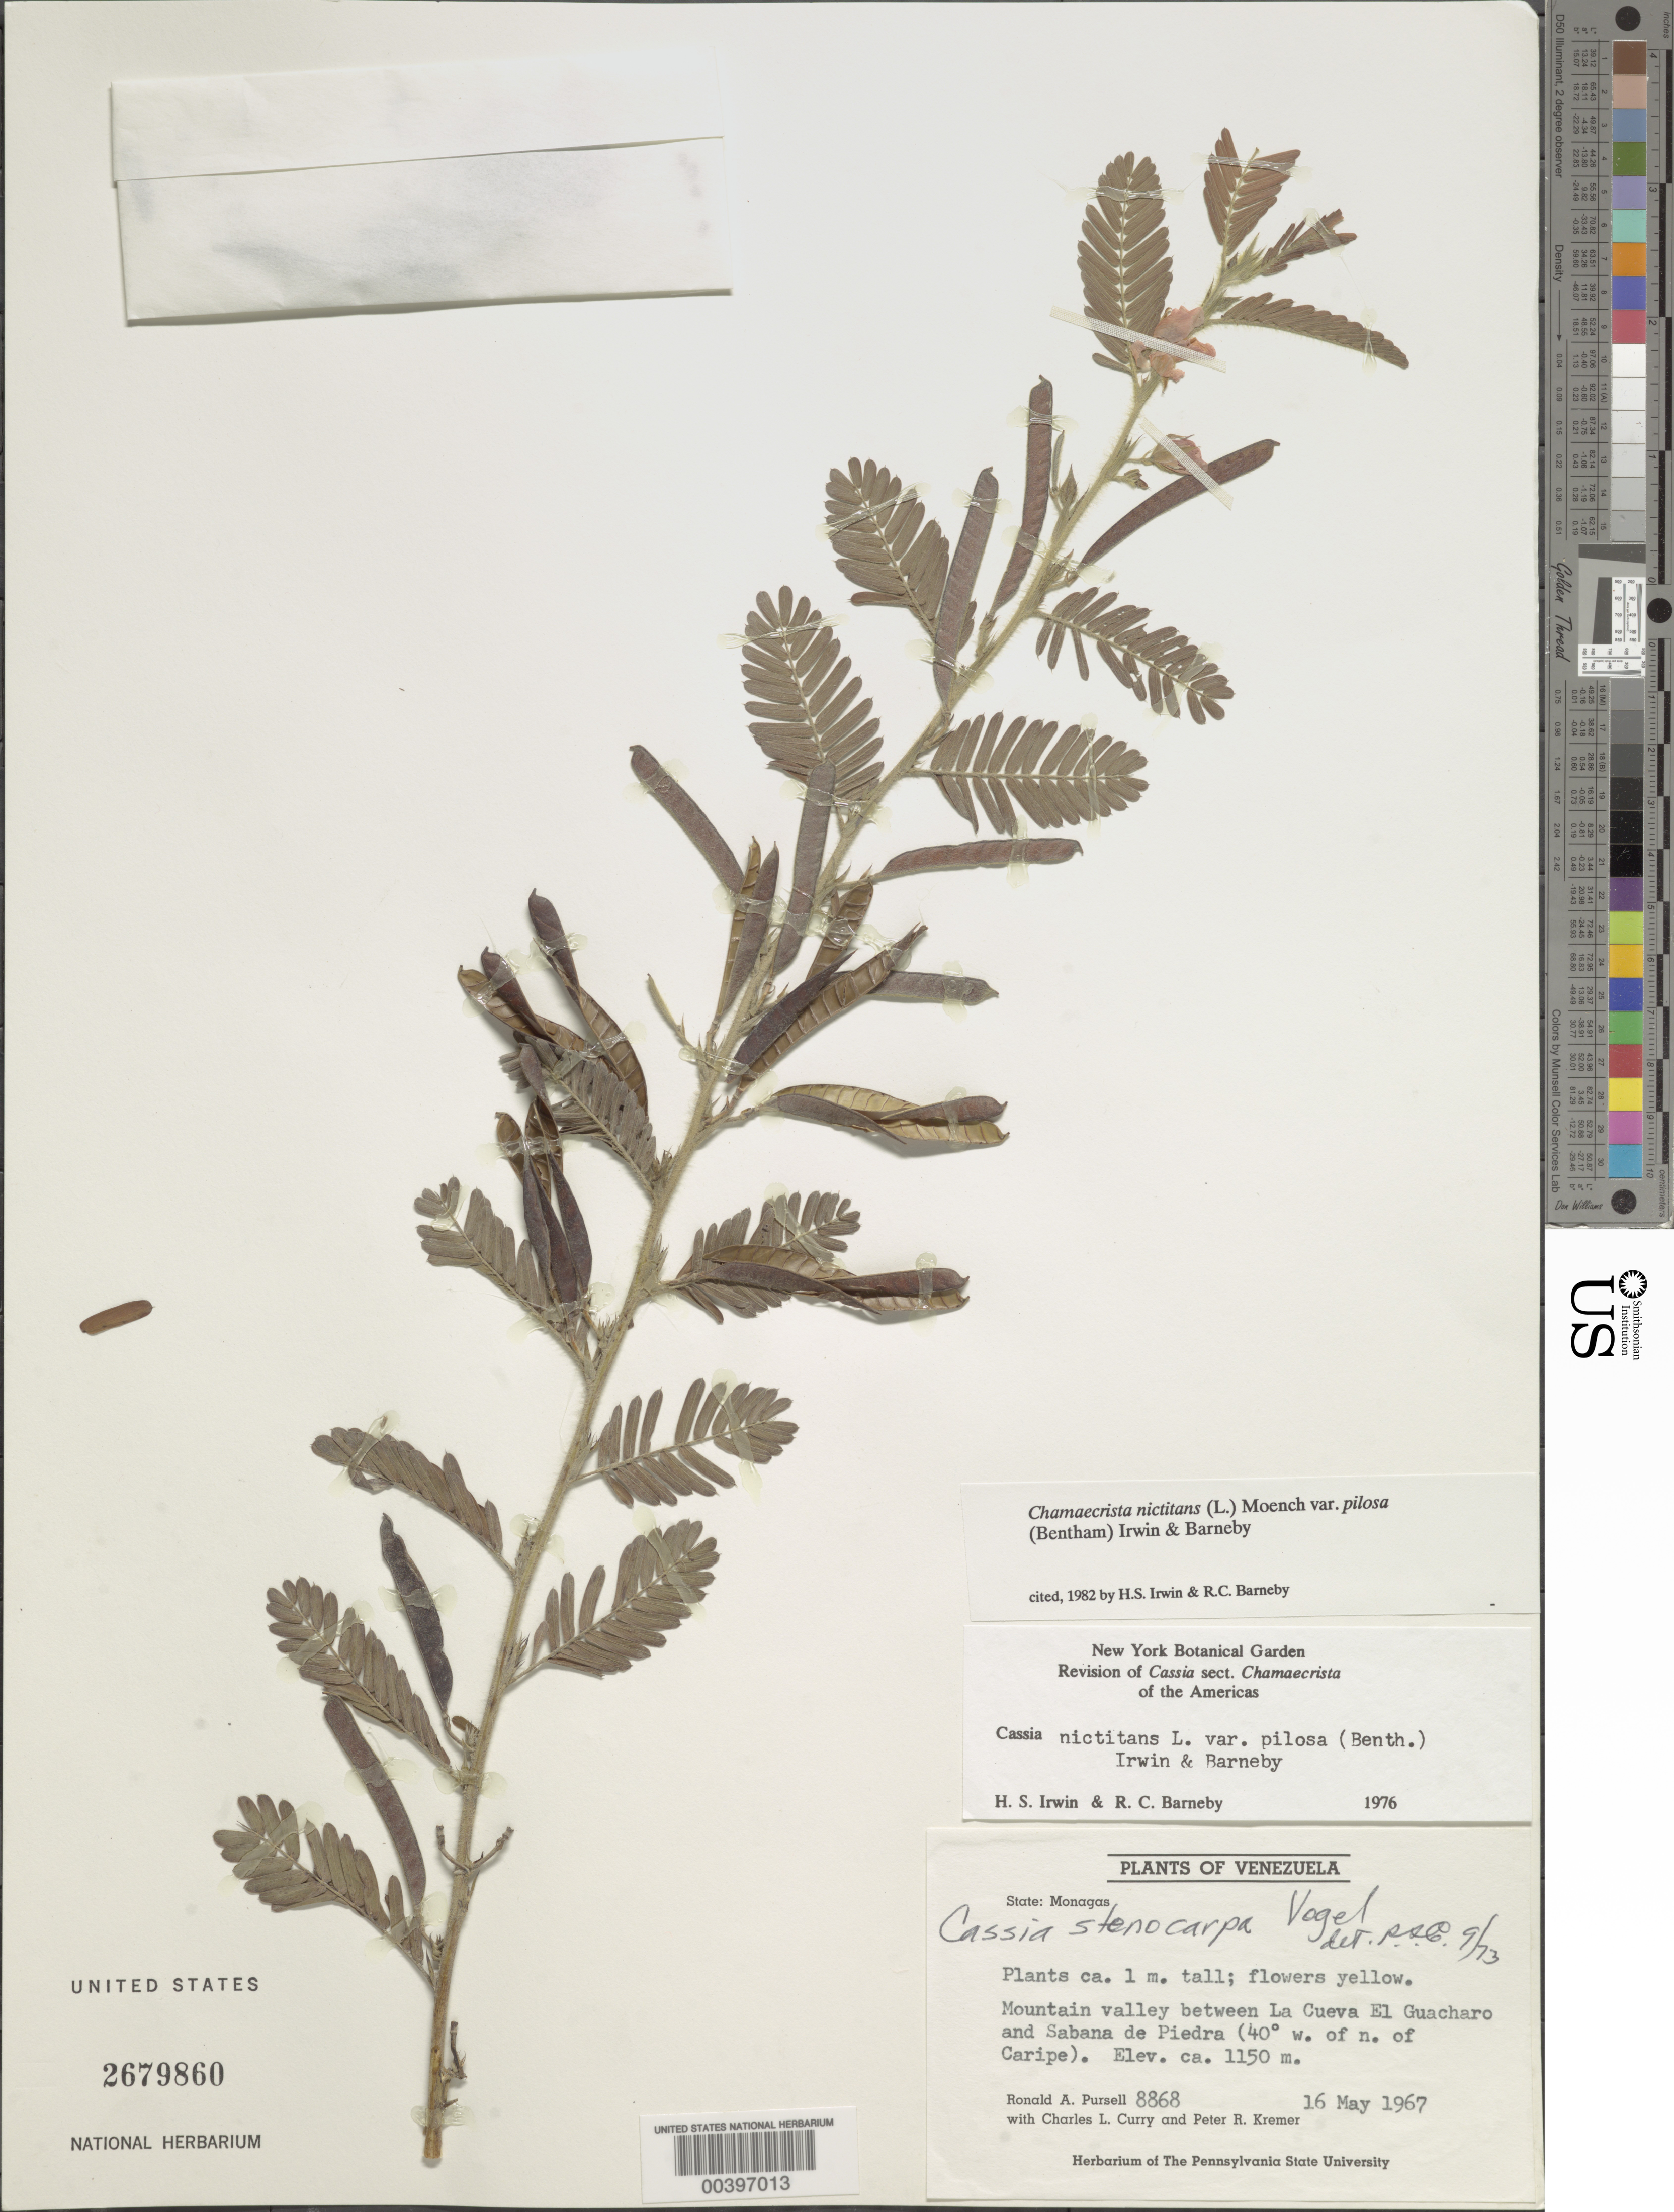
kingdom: Plantae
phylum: Tracheophyta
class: Magnoliopsida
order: Fabales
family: Fabaceae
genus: Chamaecrista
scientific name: Chamaecrista nictitans var. pilosa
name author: (Benth.) H.S. Irwin & Barneby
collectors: R. A. Pursell, C. L. Curry & P. R. Kremer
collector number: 8868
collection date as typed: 16 May 1967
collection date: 1967-05-16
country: Venezuela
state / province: Monagas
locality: Mountain valley between la cueva el guacharo and sabana de piedra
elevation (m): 1150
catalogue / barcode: US 2679860